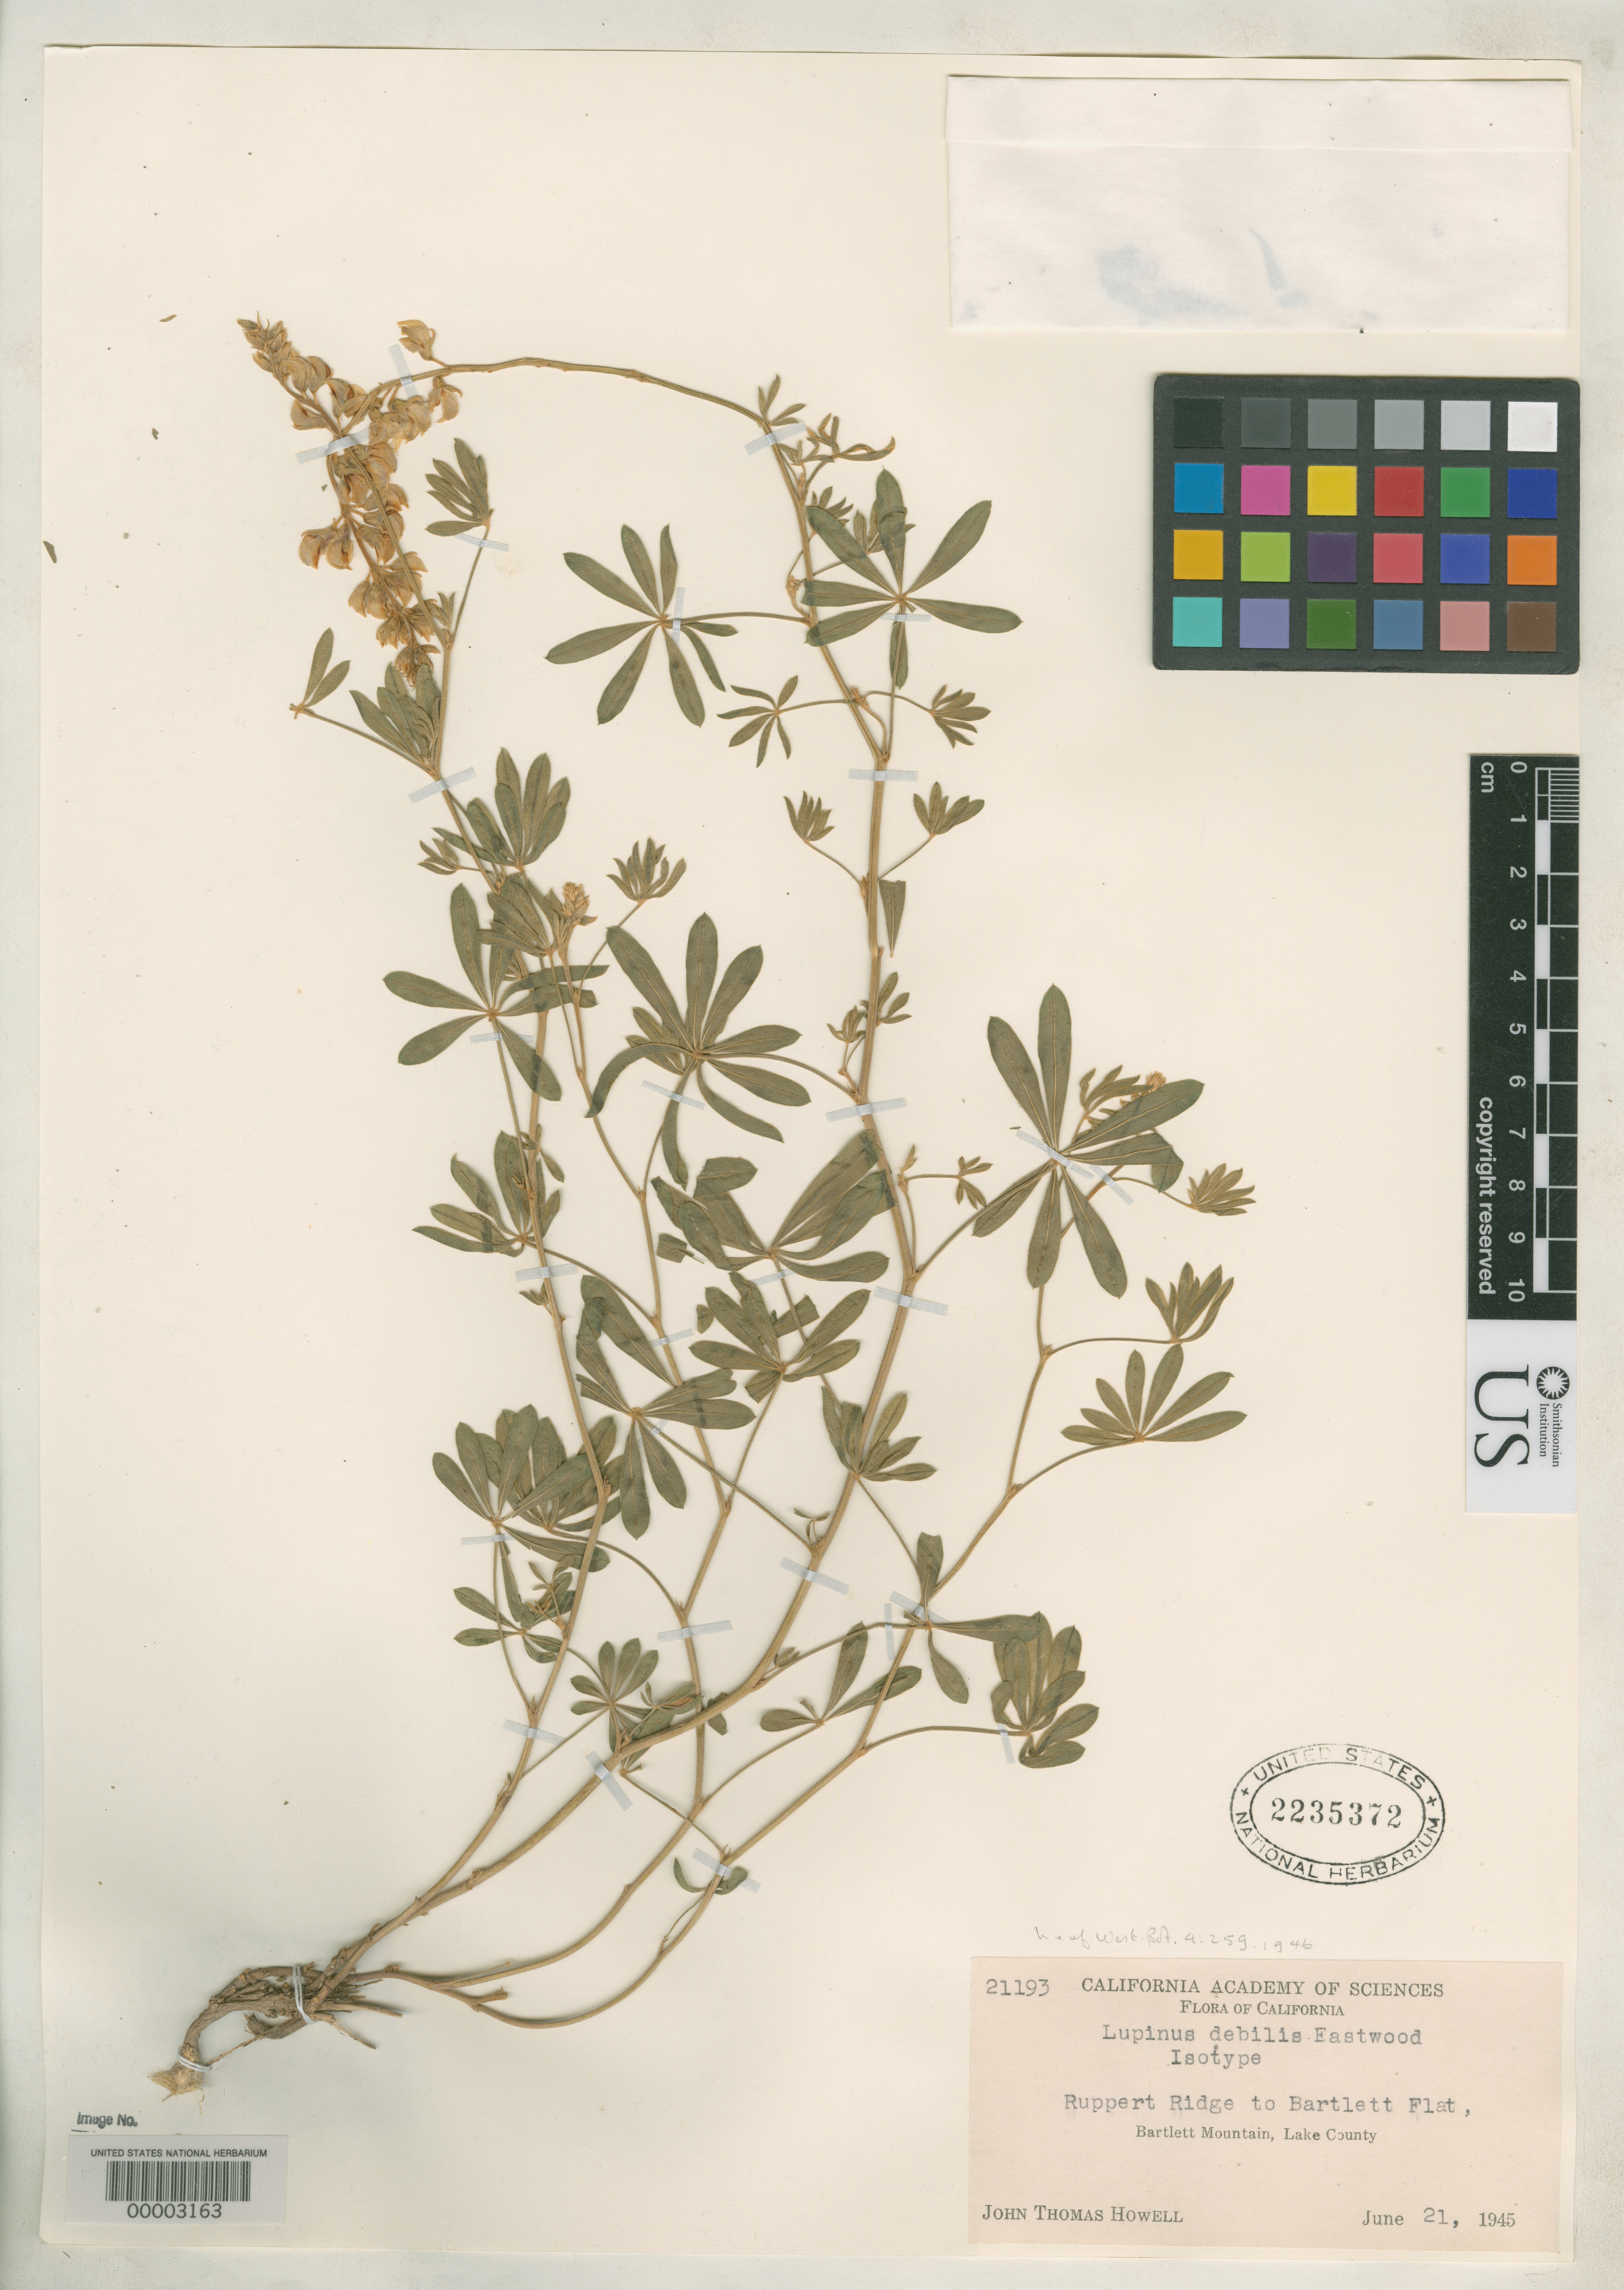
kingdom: Plantae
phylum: Tracheophyta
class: Magnoliopsida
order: Fabales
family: Fabaceae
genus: Lupinus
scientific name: Lupinus debilis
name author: Eastw.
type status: Isotype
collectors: J. T. Howell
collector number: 21193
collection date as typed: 21 Jun 1945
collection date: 1945-06-21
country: United States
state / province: California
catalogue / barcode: US 2235372